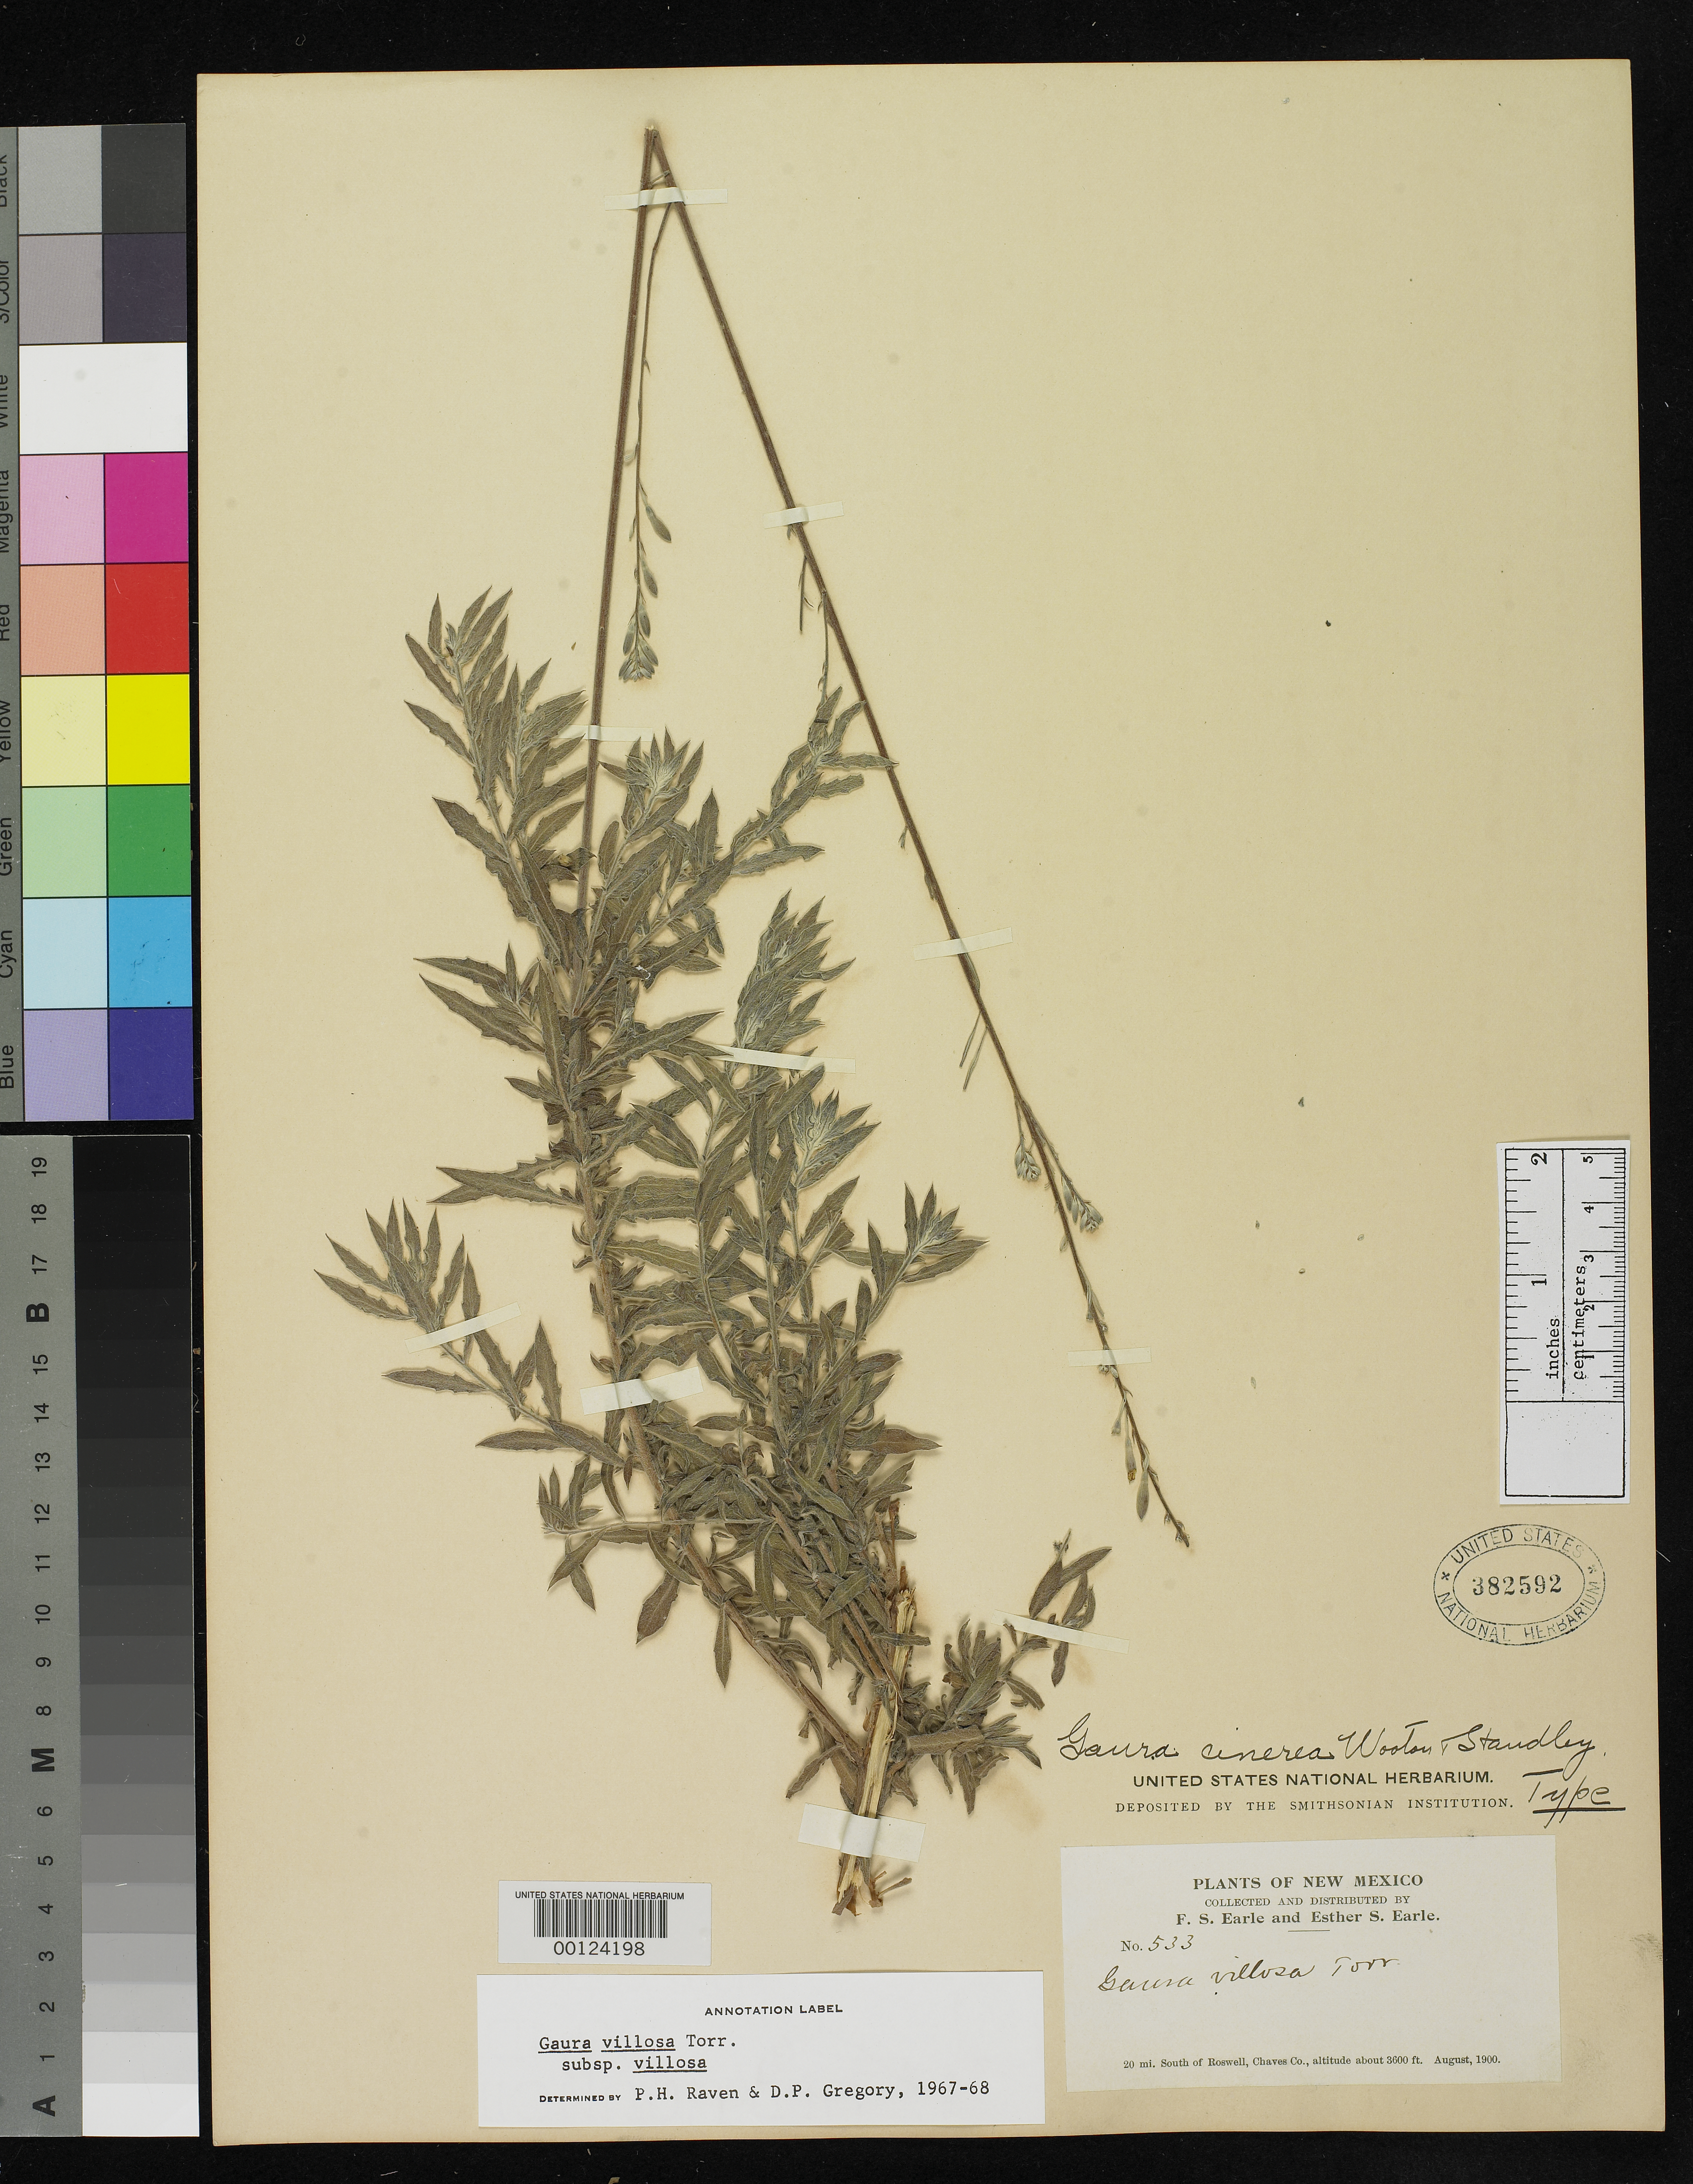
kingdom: Plantae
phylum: Tracheophyta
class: Magnoliopsida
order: Myrtales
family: Onagraceae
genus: Gaura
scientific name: Gaura cinerea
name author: Wooton & Standl.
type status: Holotype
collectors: F. S. Earle & E. S. Earle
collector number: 533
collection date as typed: Aug 1900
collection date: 1900-08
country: United States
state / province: New Mexico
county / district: Chaves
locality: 20 mi S of Roswell.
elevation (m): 1080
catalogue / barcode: US 382592